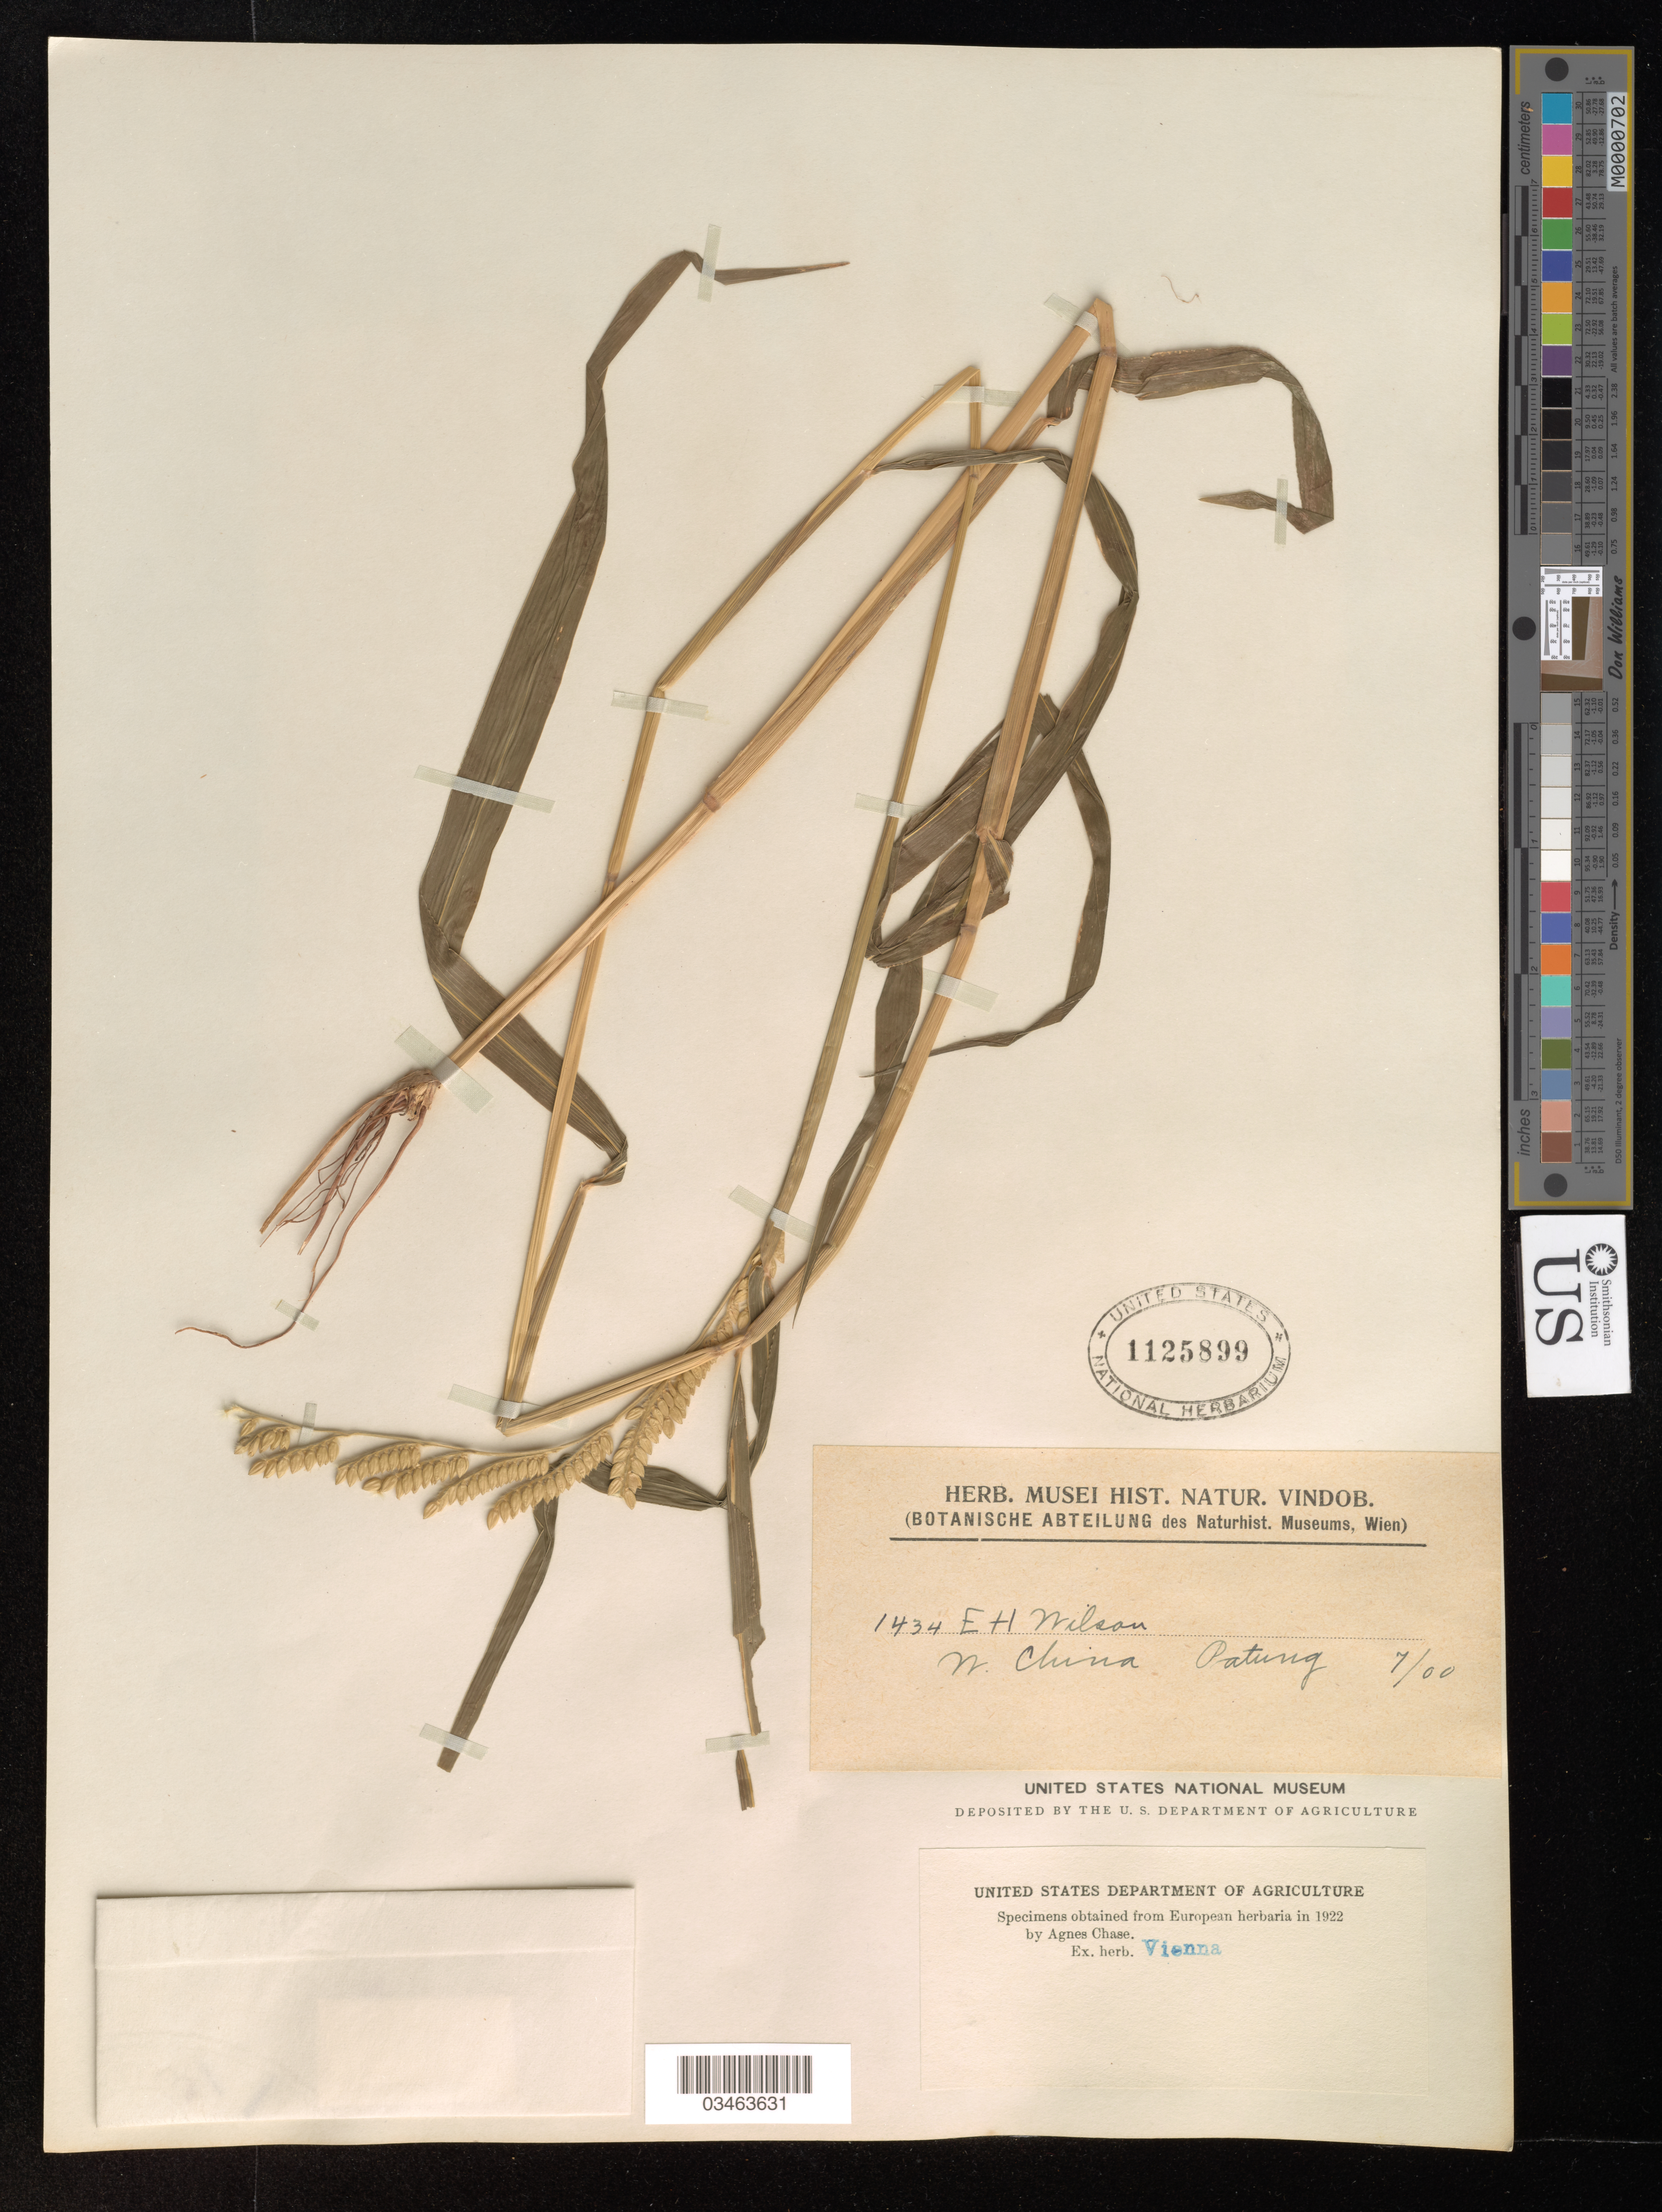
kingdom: Plantae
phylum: Tracheophyta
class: Liliopsida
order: Poales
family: Poaceae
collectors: E. Wilson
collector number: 1434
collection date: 1900-07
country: China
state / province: Hubei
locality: Patung.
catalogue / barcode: US 1125899